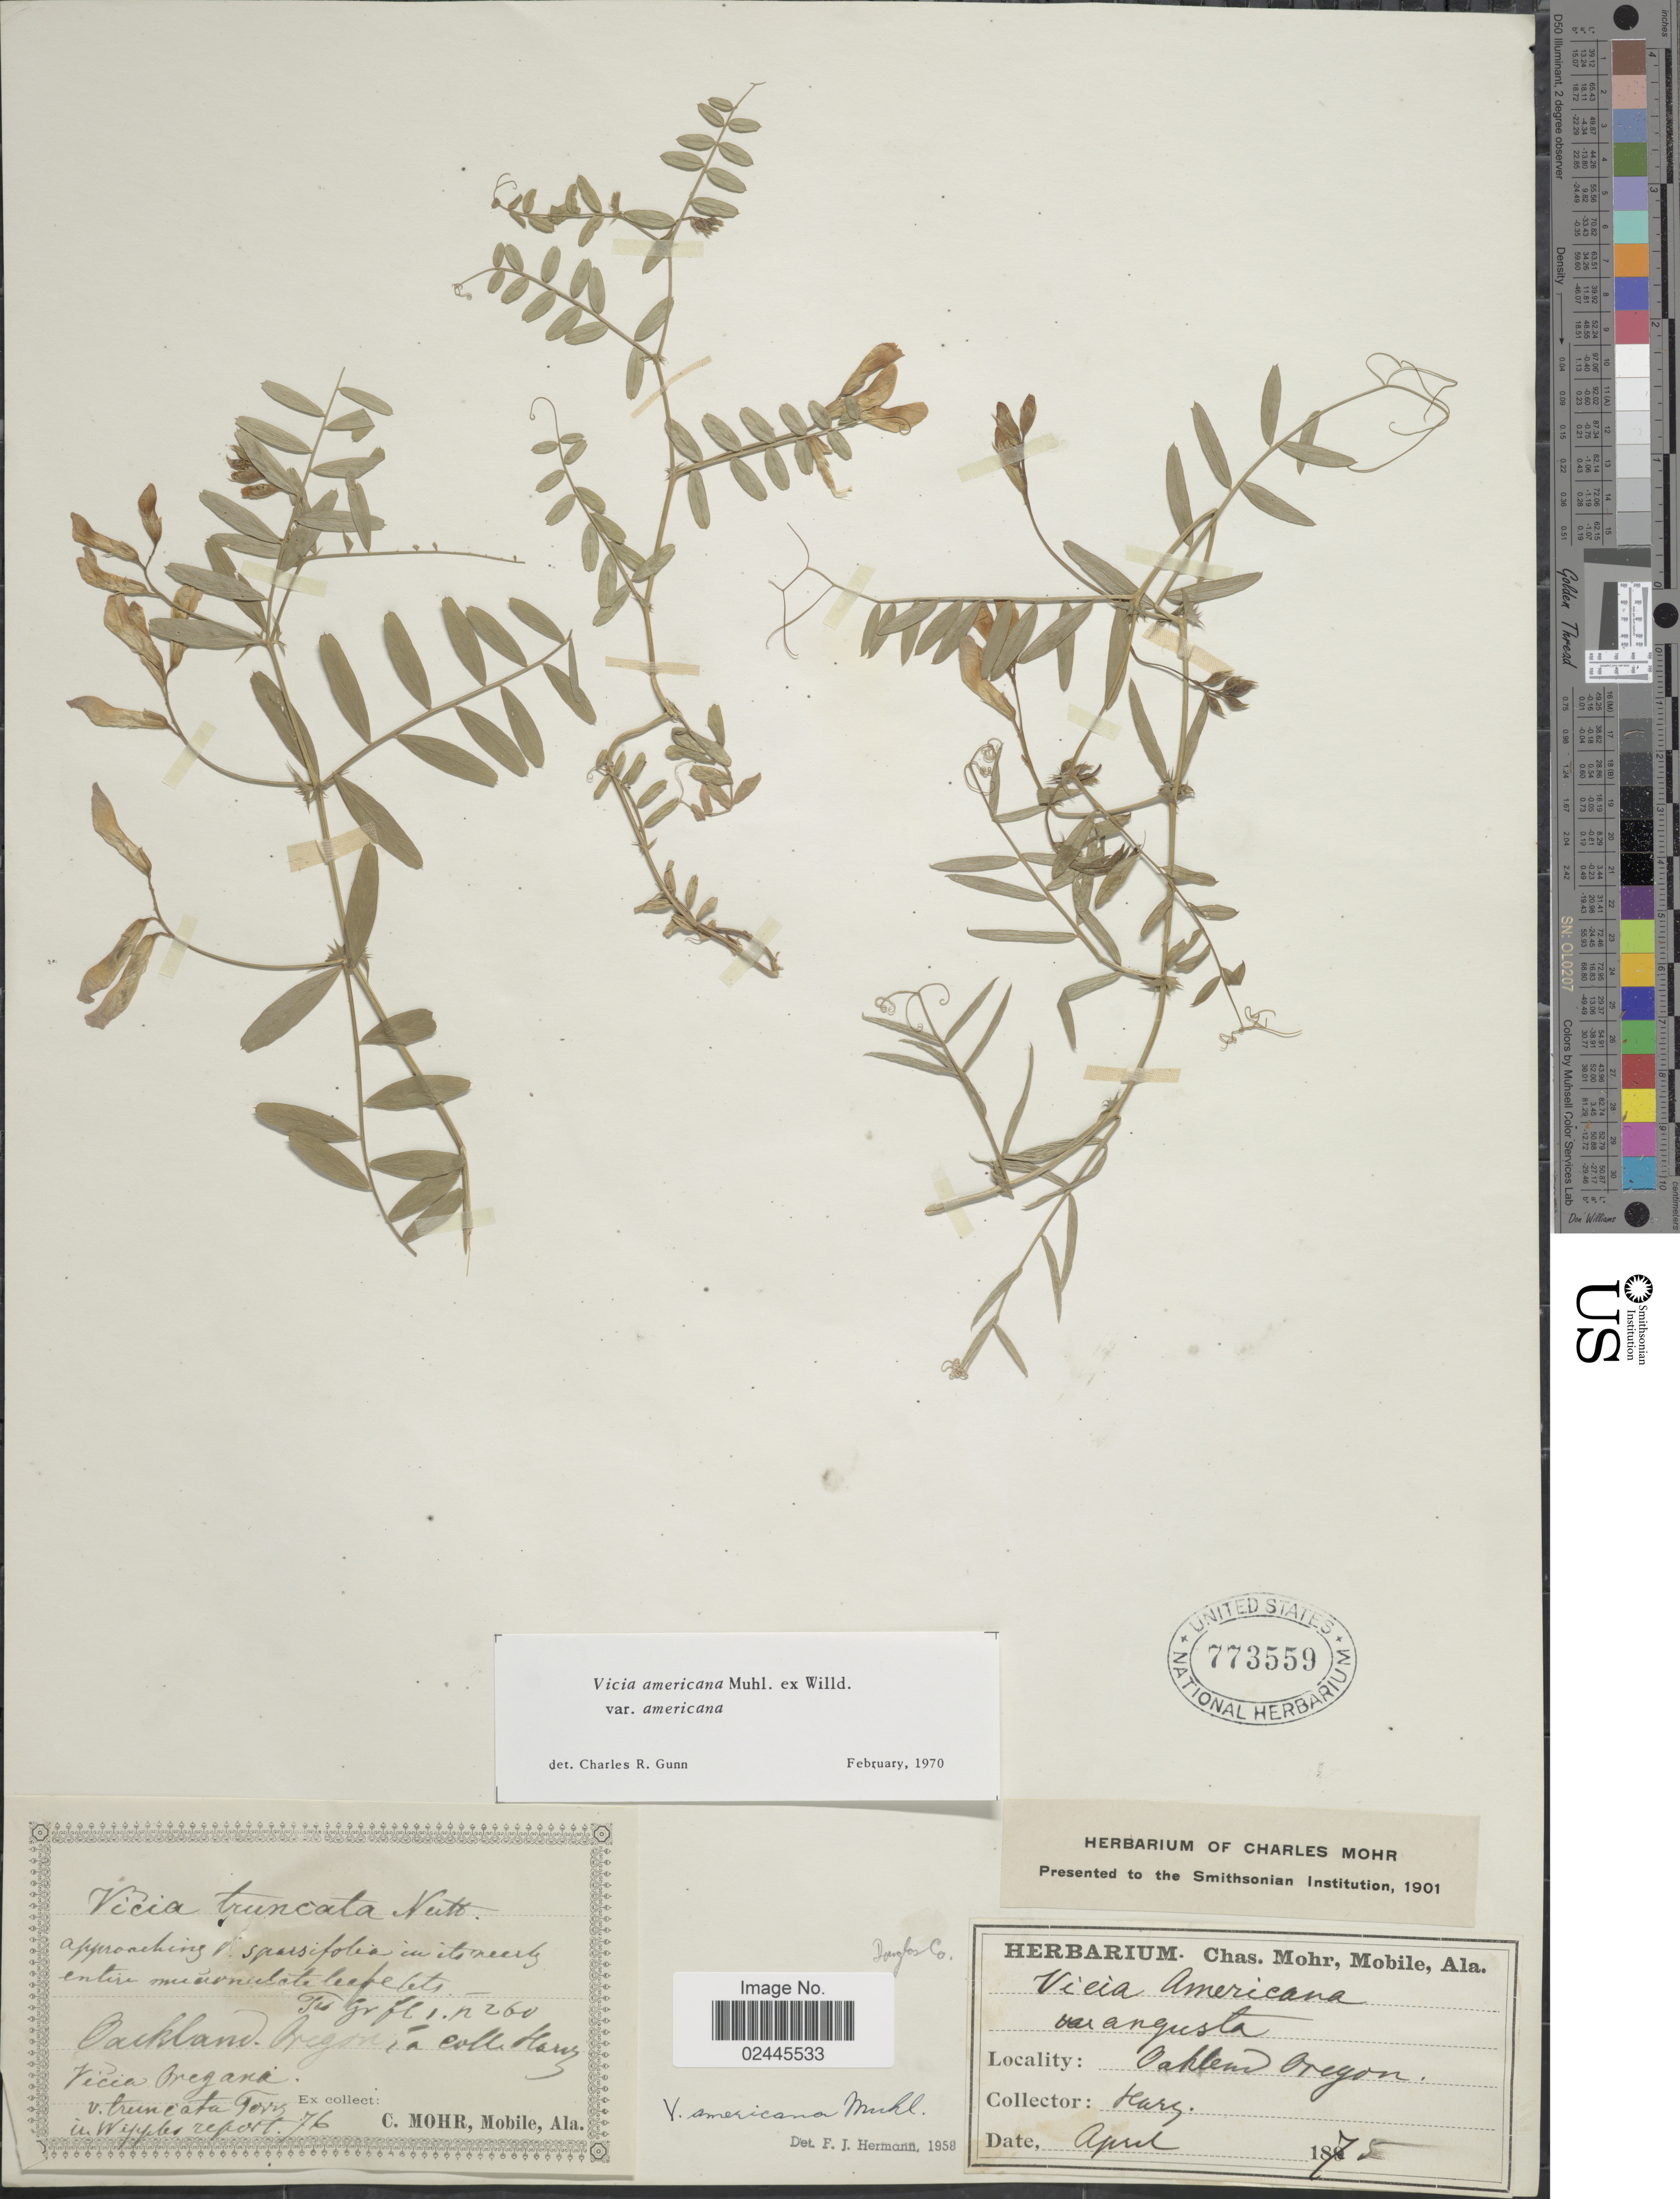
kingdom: Plantae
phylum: Tracheophyta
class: Magnoliopsida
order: Fabales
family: Fabaceae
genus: Vicia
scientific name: Vicia americana var. americana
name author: Muhl. ex Willd.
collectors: -. Harz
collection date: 1875-04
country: United States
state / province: Oregon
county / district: Douglas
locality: Oakland, Viccia Oregana, Douglas Co.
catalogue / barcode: US 773559